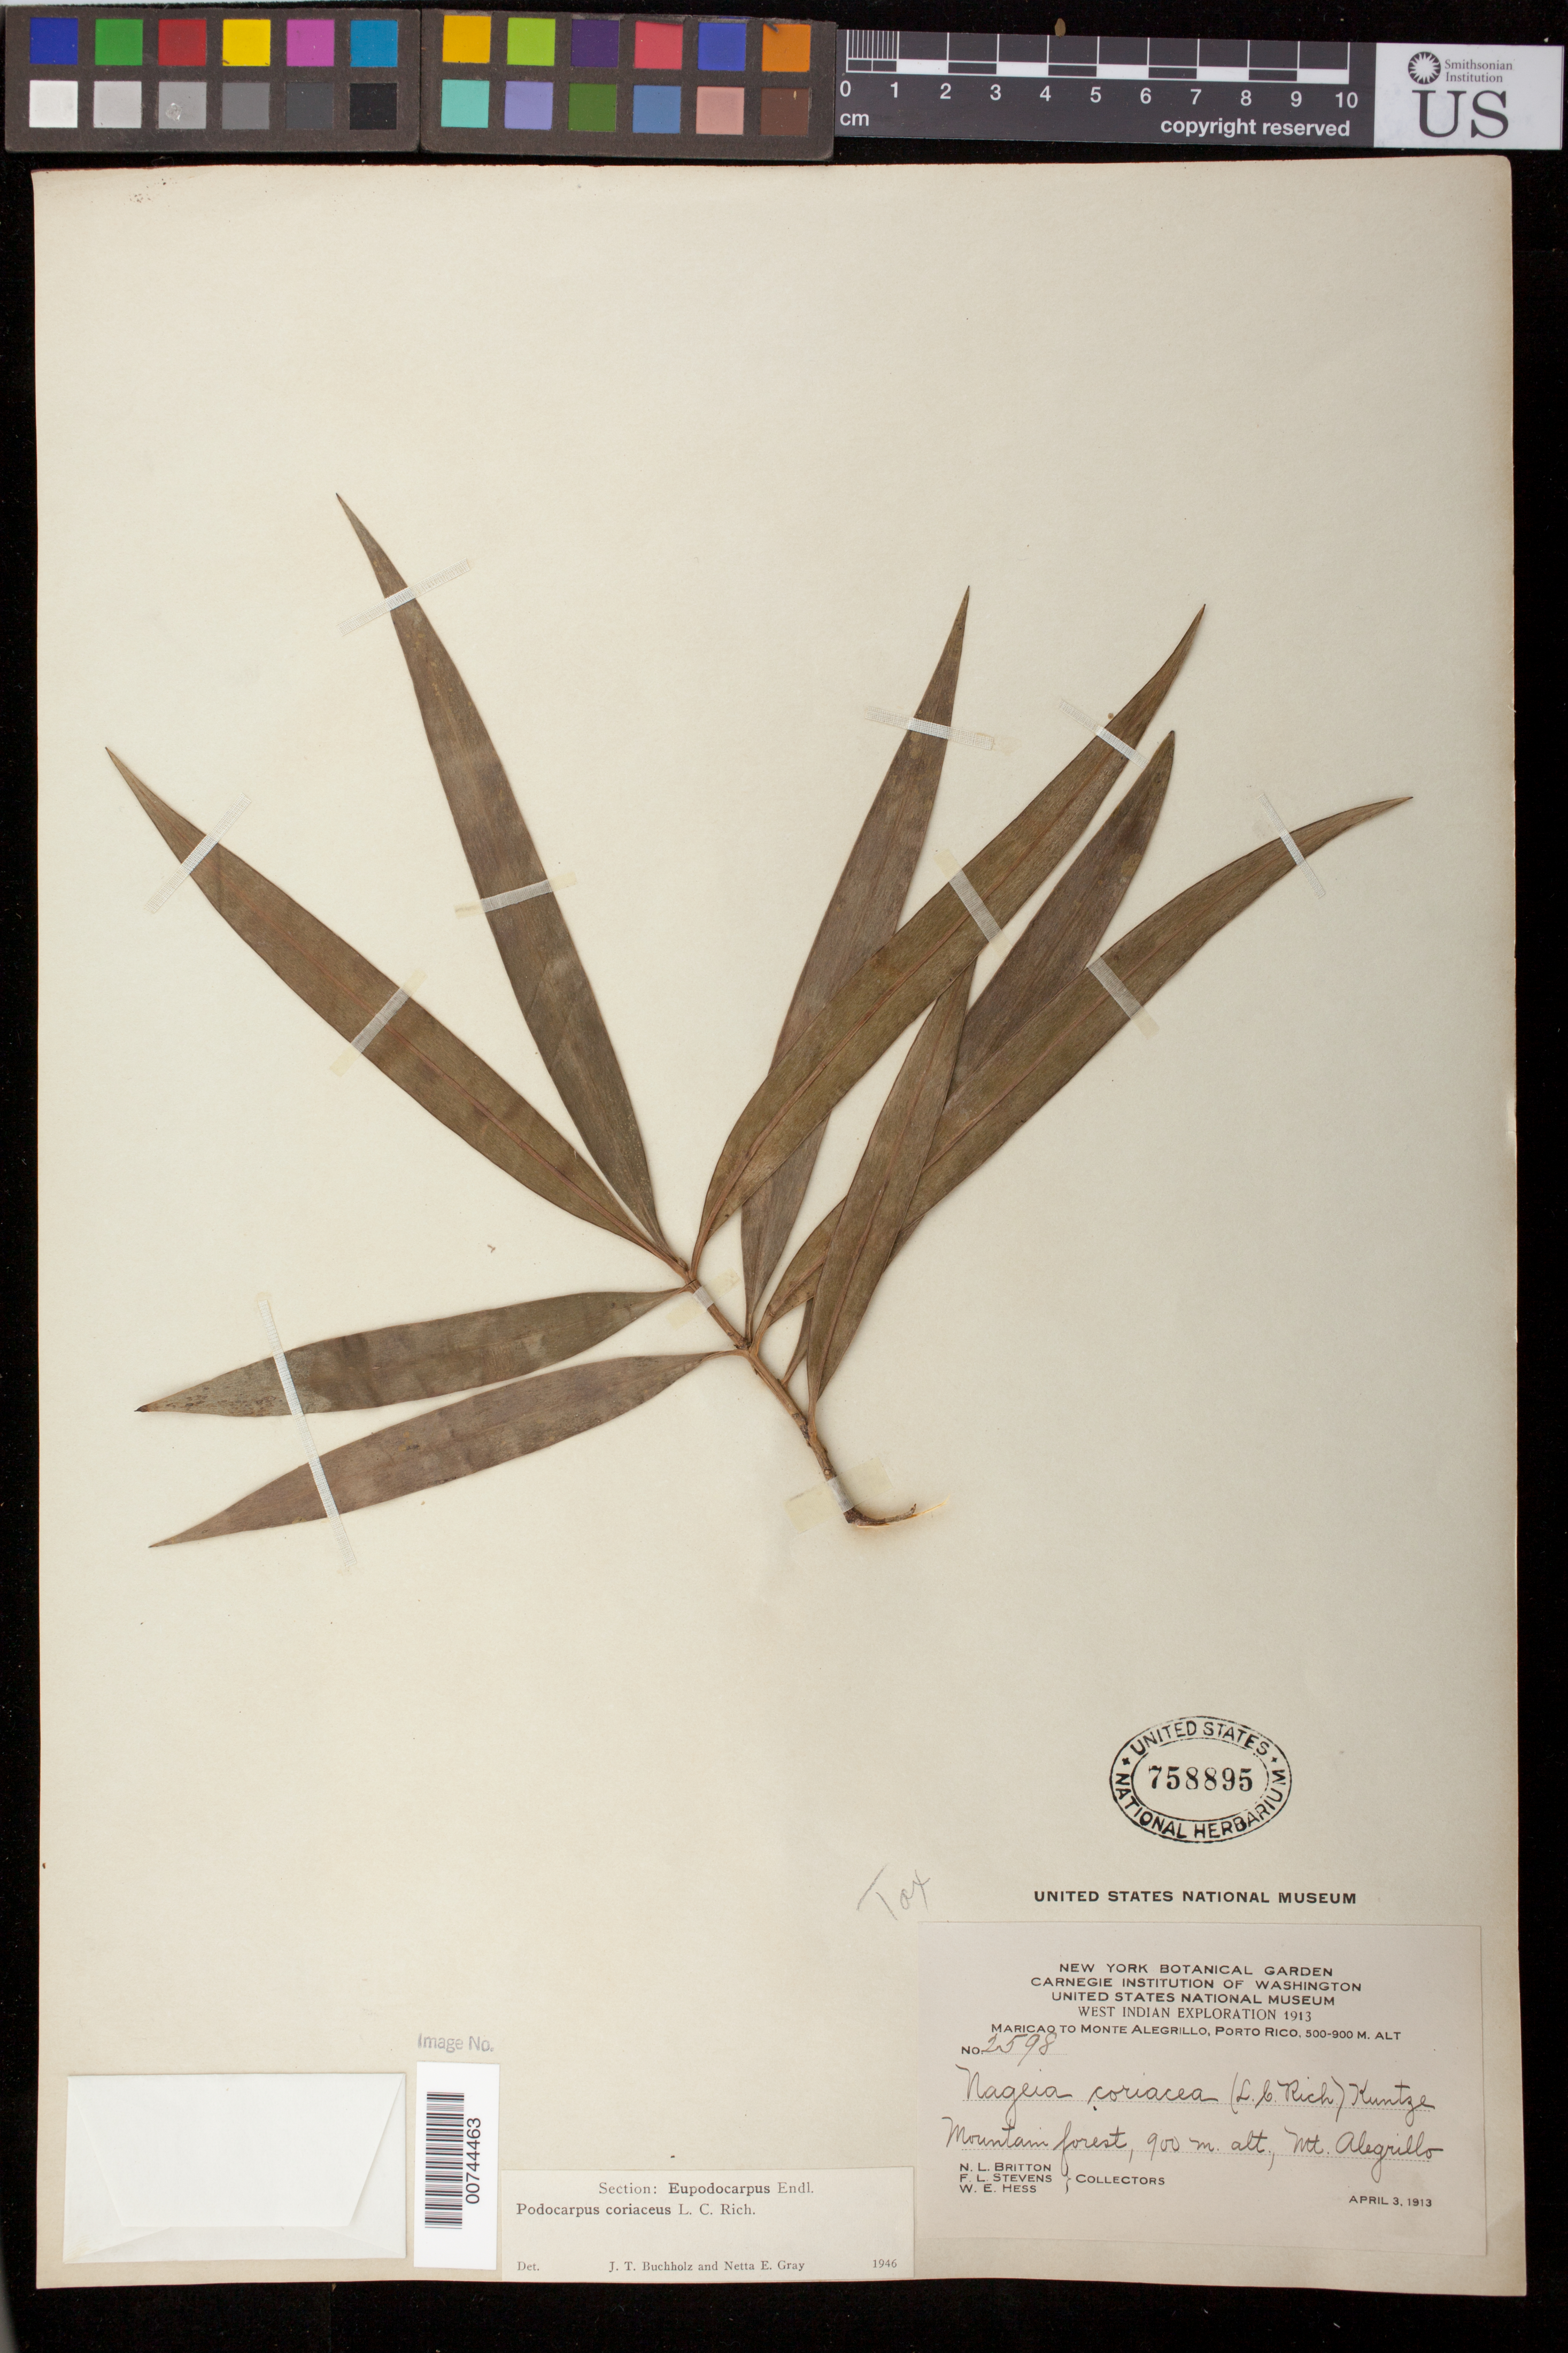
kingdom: Plantae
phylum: Tracheophyta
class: Pinopsida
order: Pinales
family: Podocarpaceae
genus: Podocarpus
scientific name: Podocarpus coriaceus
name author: Rich. & A. Rich.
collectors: N. Britton, F. L. Stevens & W. Hess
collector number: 2598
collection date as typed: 03 Apr 1913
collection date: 1913-04-03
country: Puerto Rico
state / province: Maricao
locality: Maricao to Monte Alegrillo.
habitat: Mountain forest.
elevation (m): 900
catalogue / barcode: US 758895